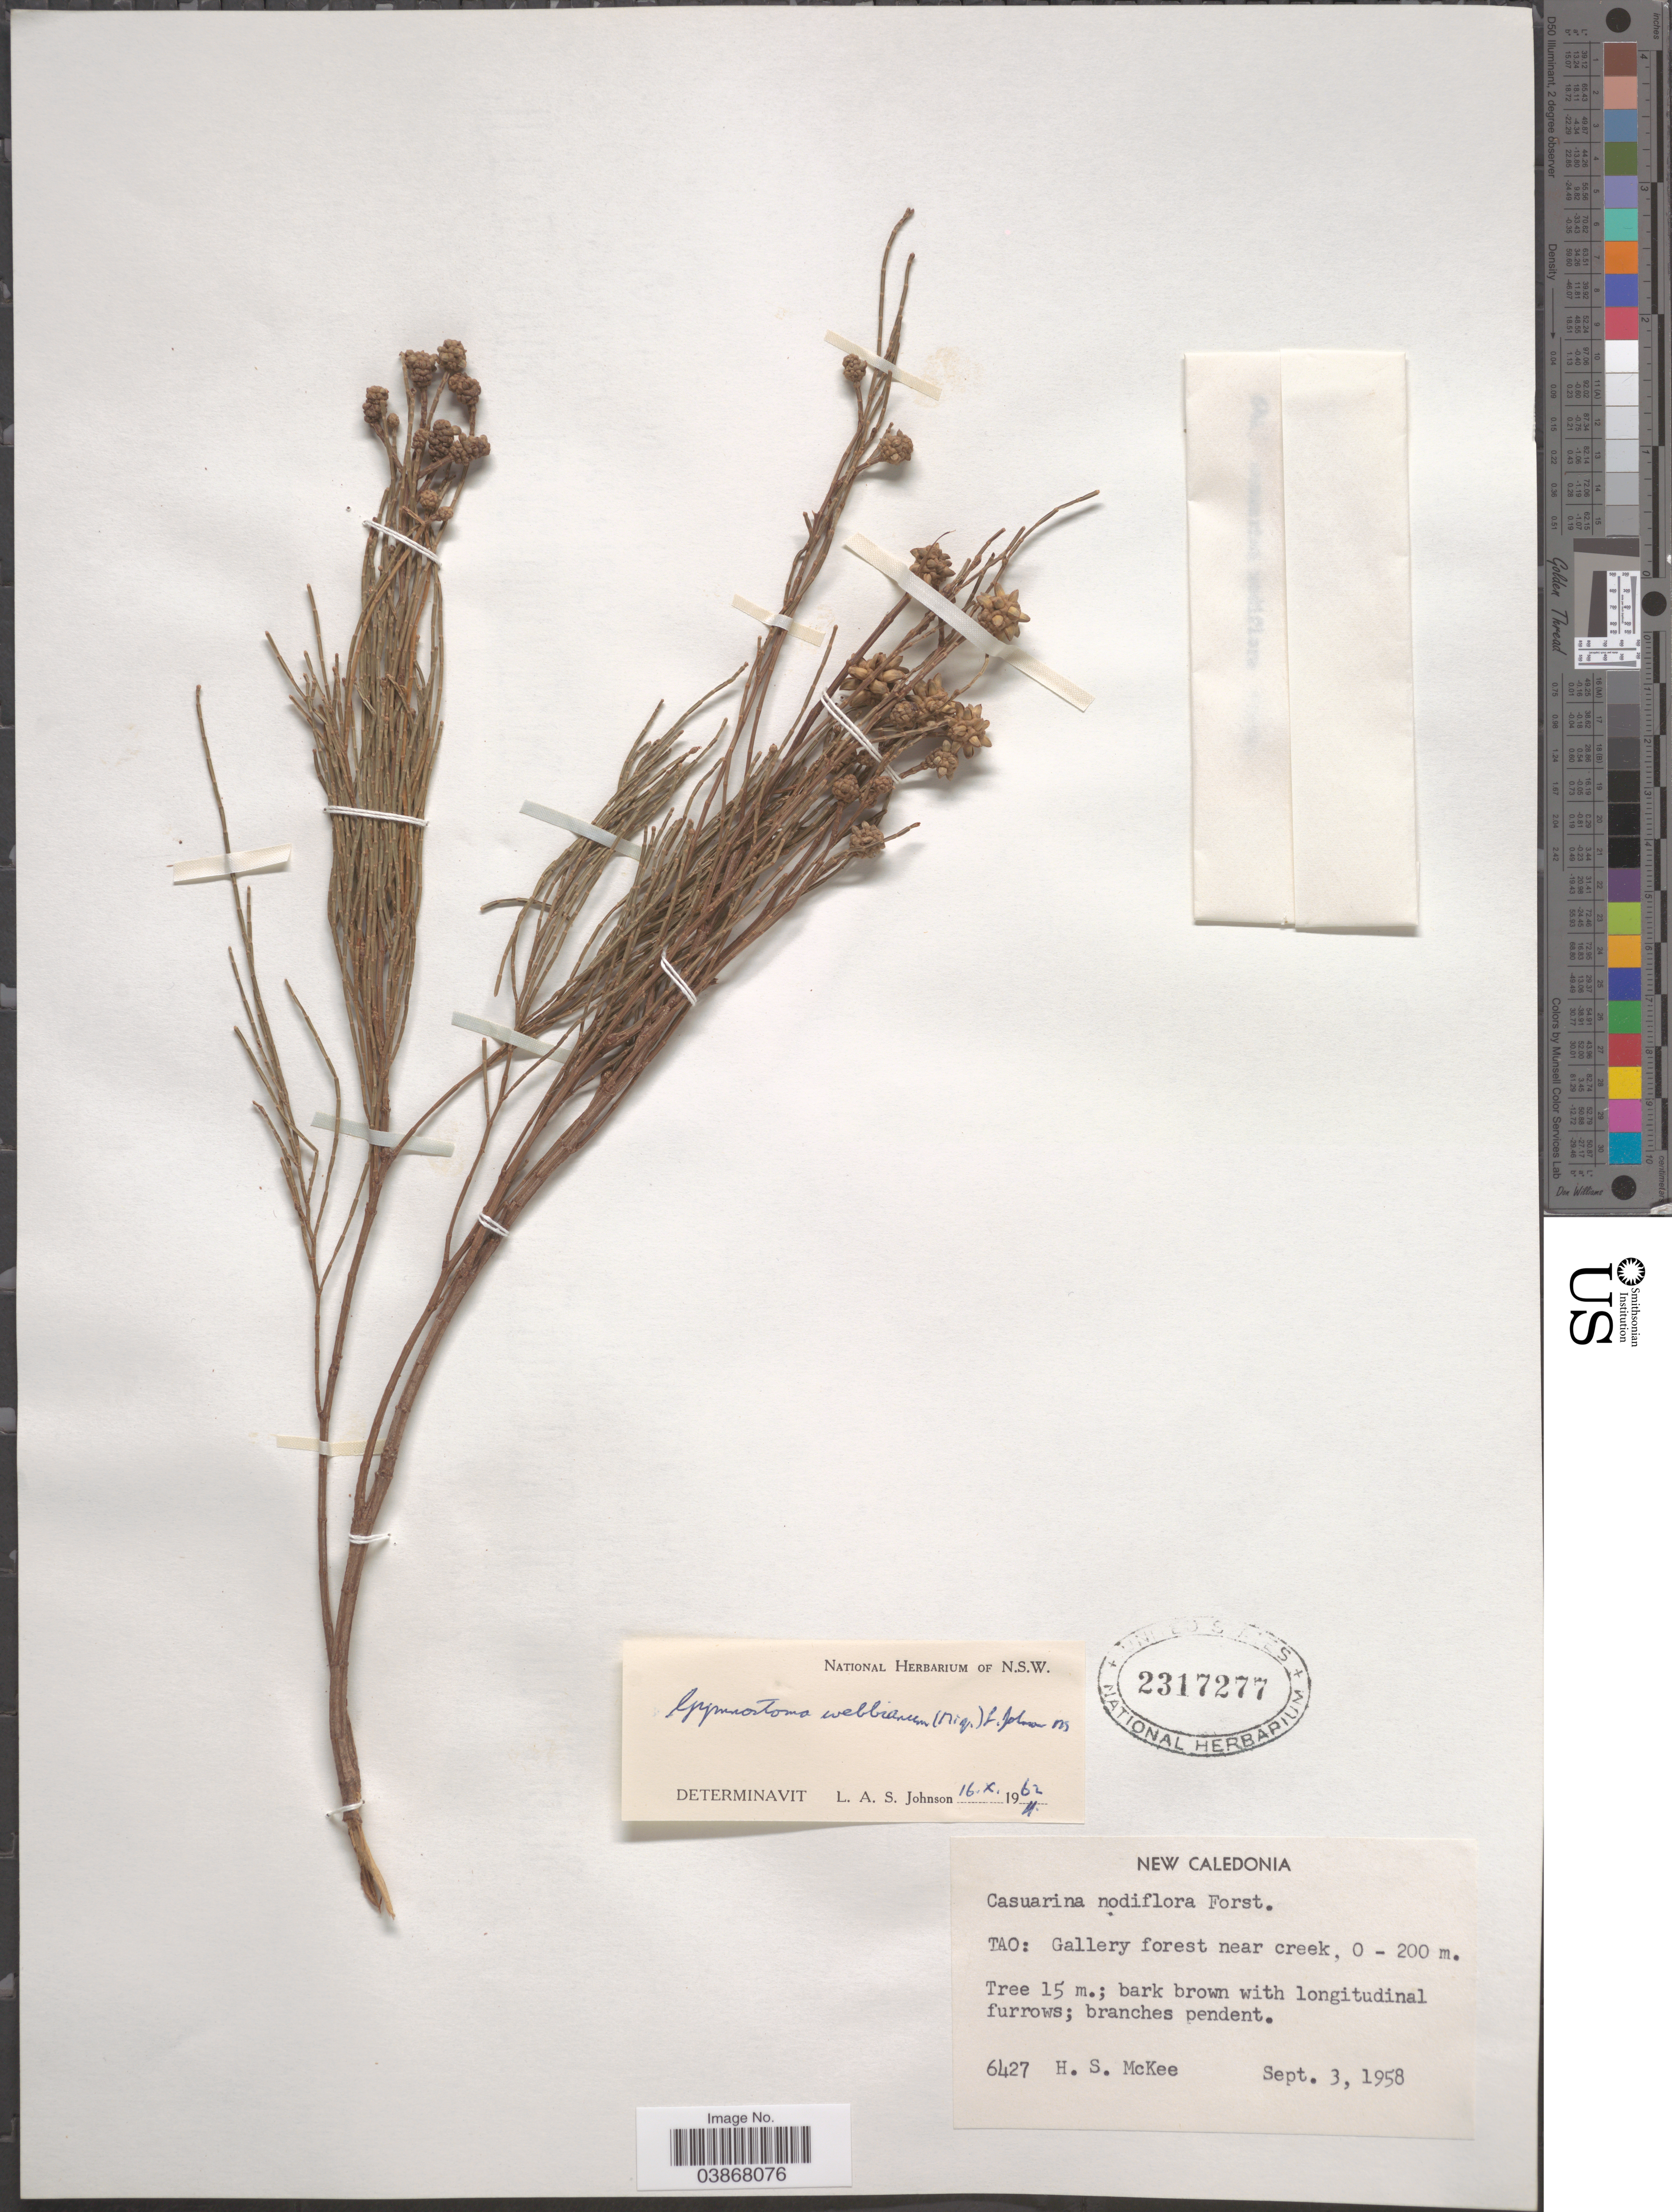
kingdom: Plantae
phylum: Tracheophyta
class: Magnoliopsida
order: Fagales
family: Casuarinaceae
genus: Gymnostoma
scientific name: Gymnostoma webbianum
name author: (Miq.) L.A.S. Johnson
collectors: H. S. McKee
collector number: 6427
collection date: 1958-09-03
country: New Caledonia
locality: Tao: Gallery forest near creek.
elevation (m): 0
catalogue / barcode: US 2317277